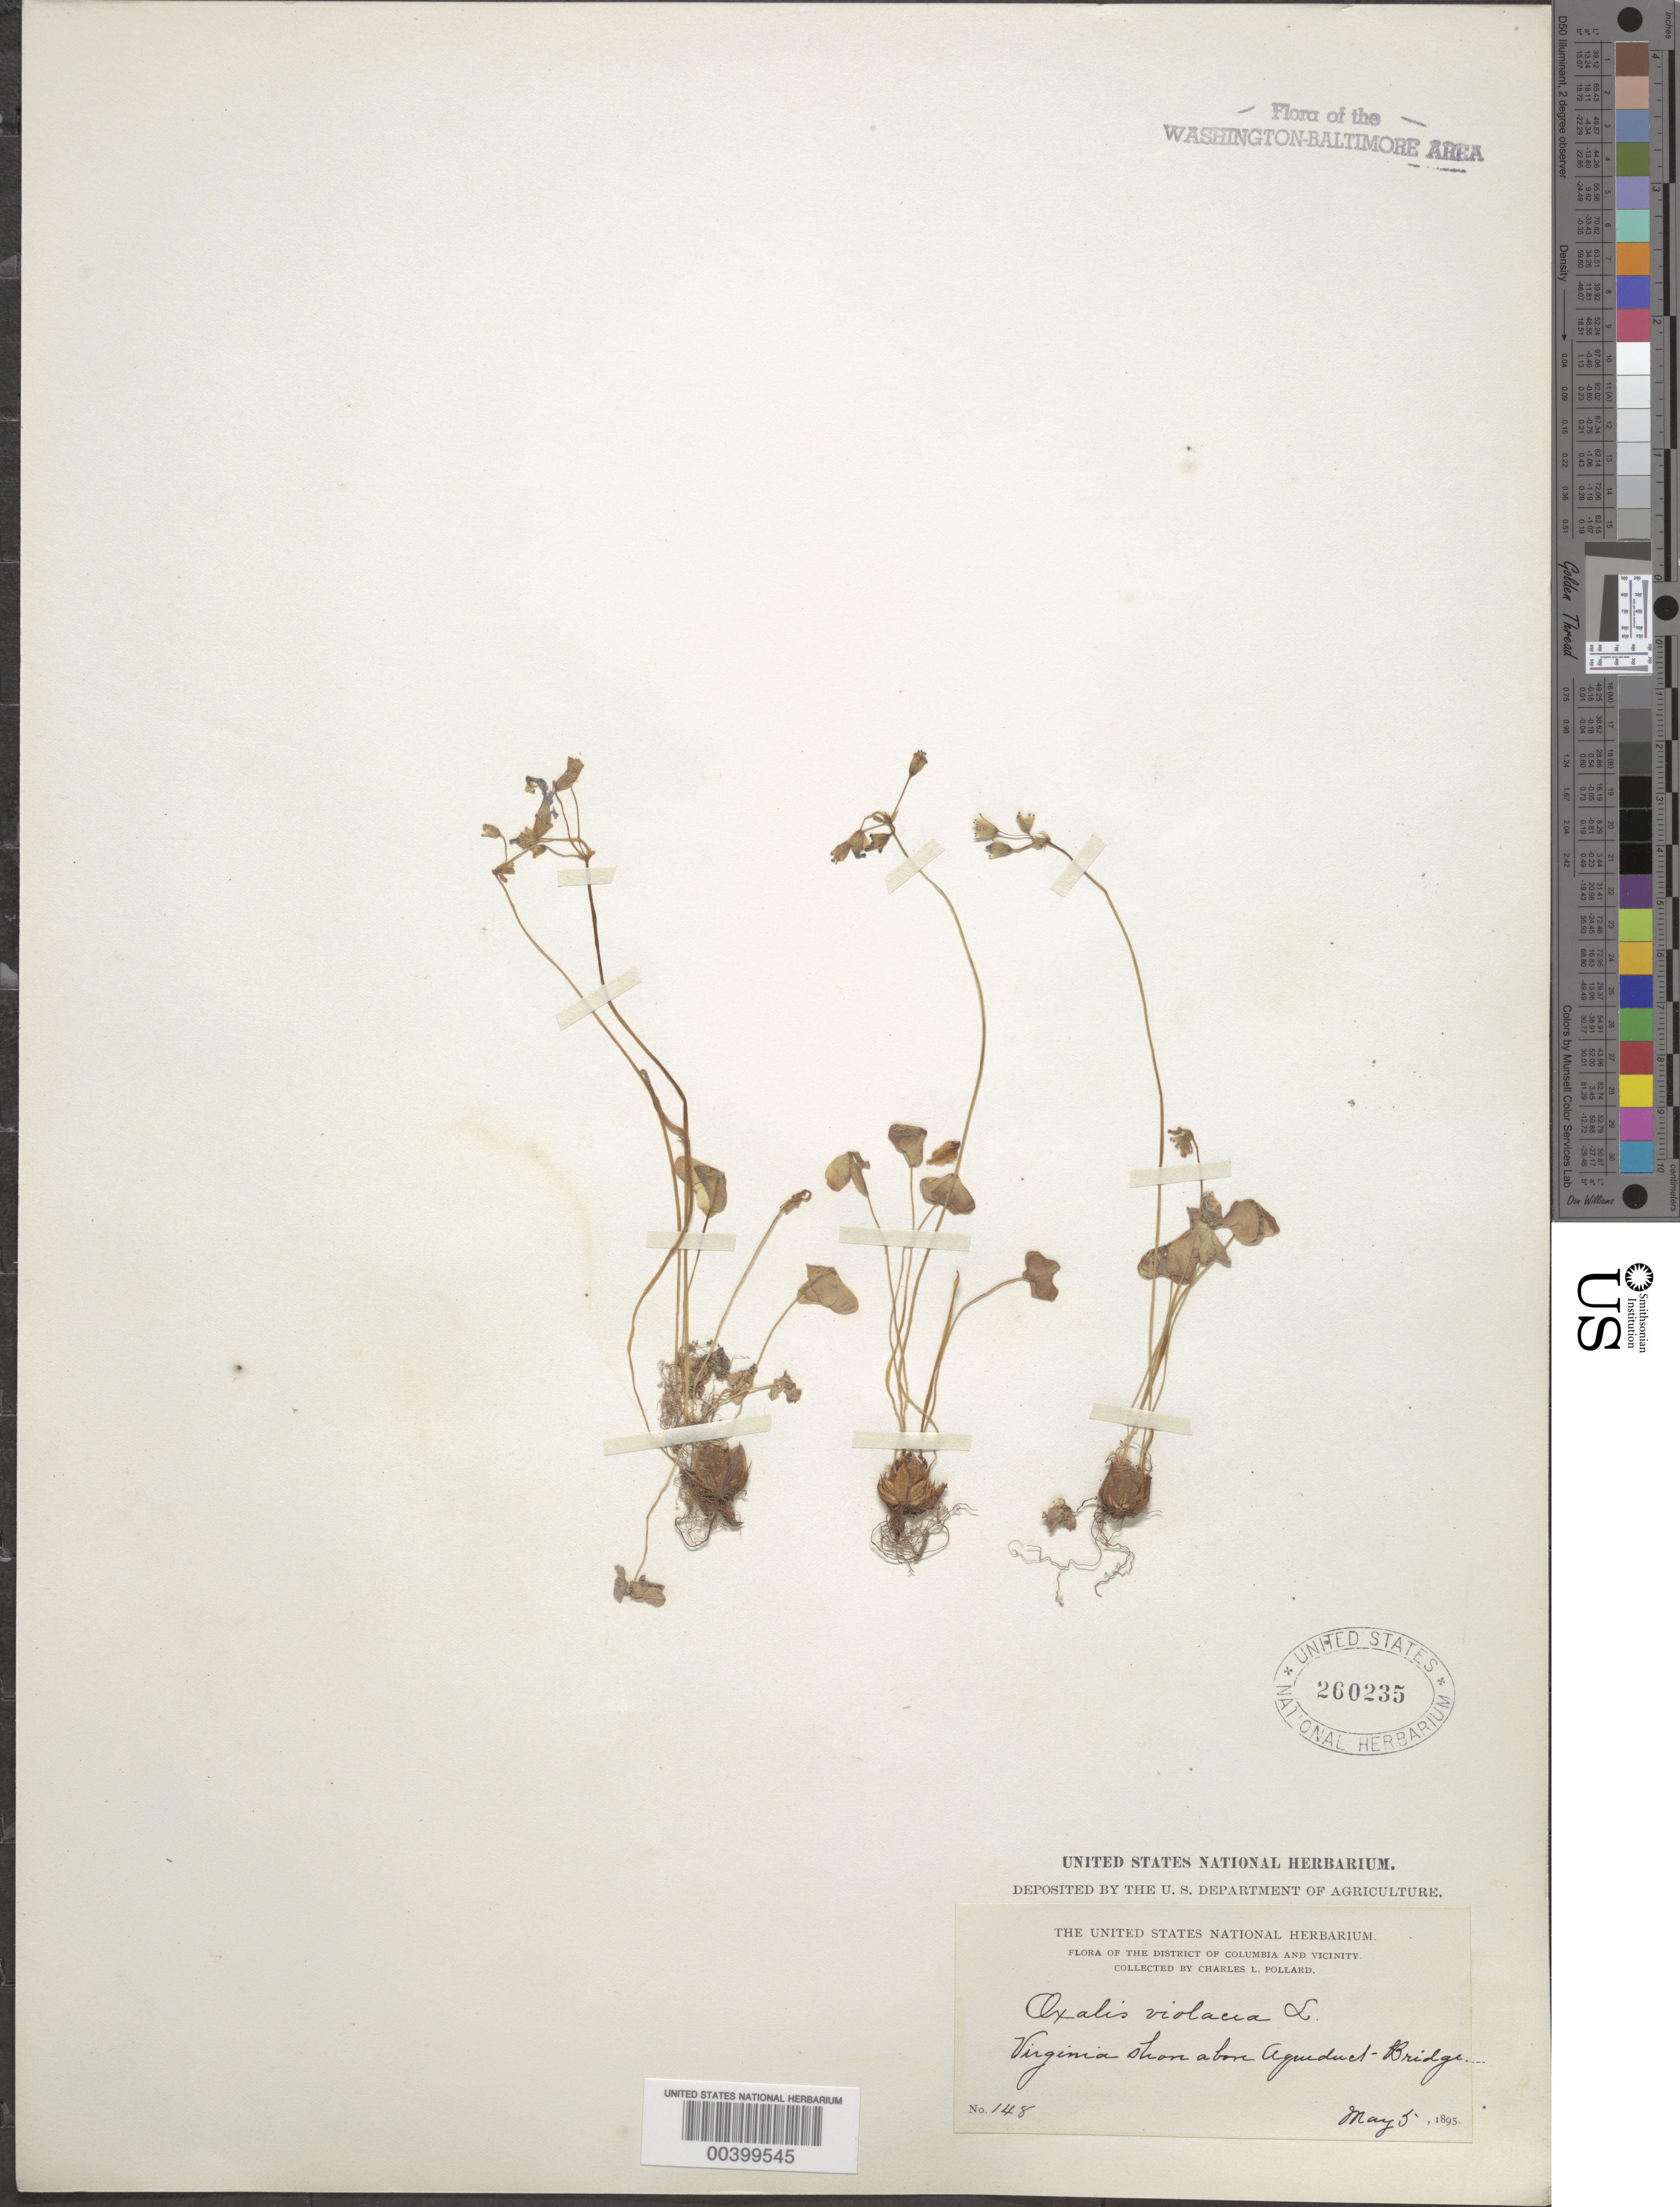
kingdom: Plantae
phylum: Tracheophyta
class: Magnoliopsida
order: Oxalidales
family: Oxalidaceae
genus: Oxalis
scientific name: Oxalis violacea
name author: L.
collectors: C. L. Pollard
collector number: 148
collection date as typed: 05 May 1895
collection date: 1895-05-05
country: United States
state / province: Virginia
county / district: Fairfax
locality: Above Aqueduct Bridge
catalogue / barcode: US 260235